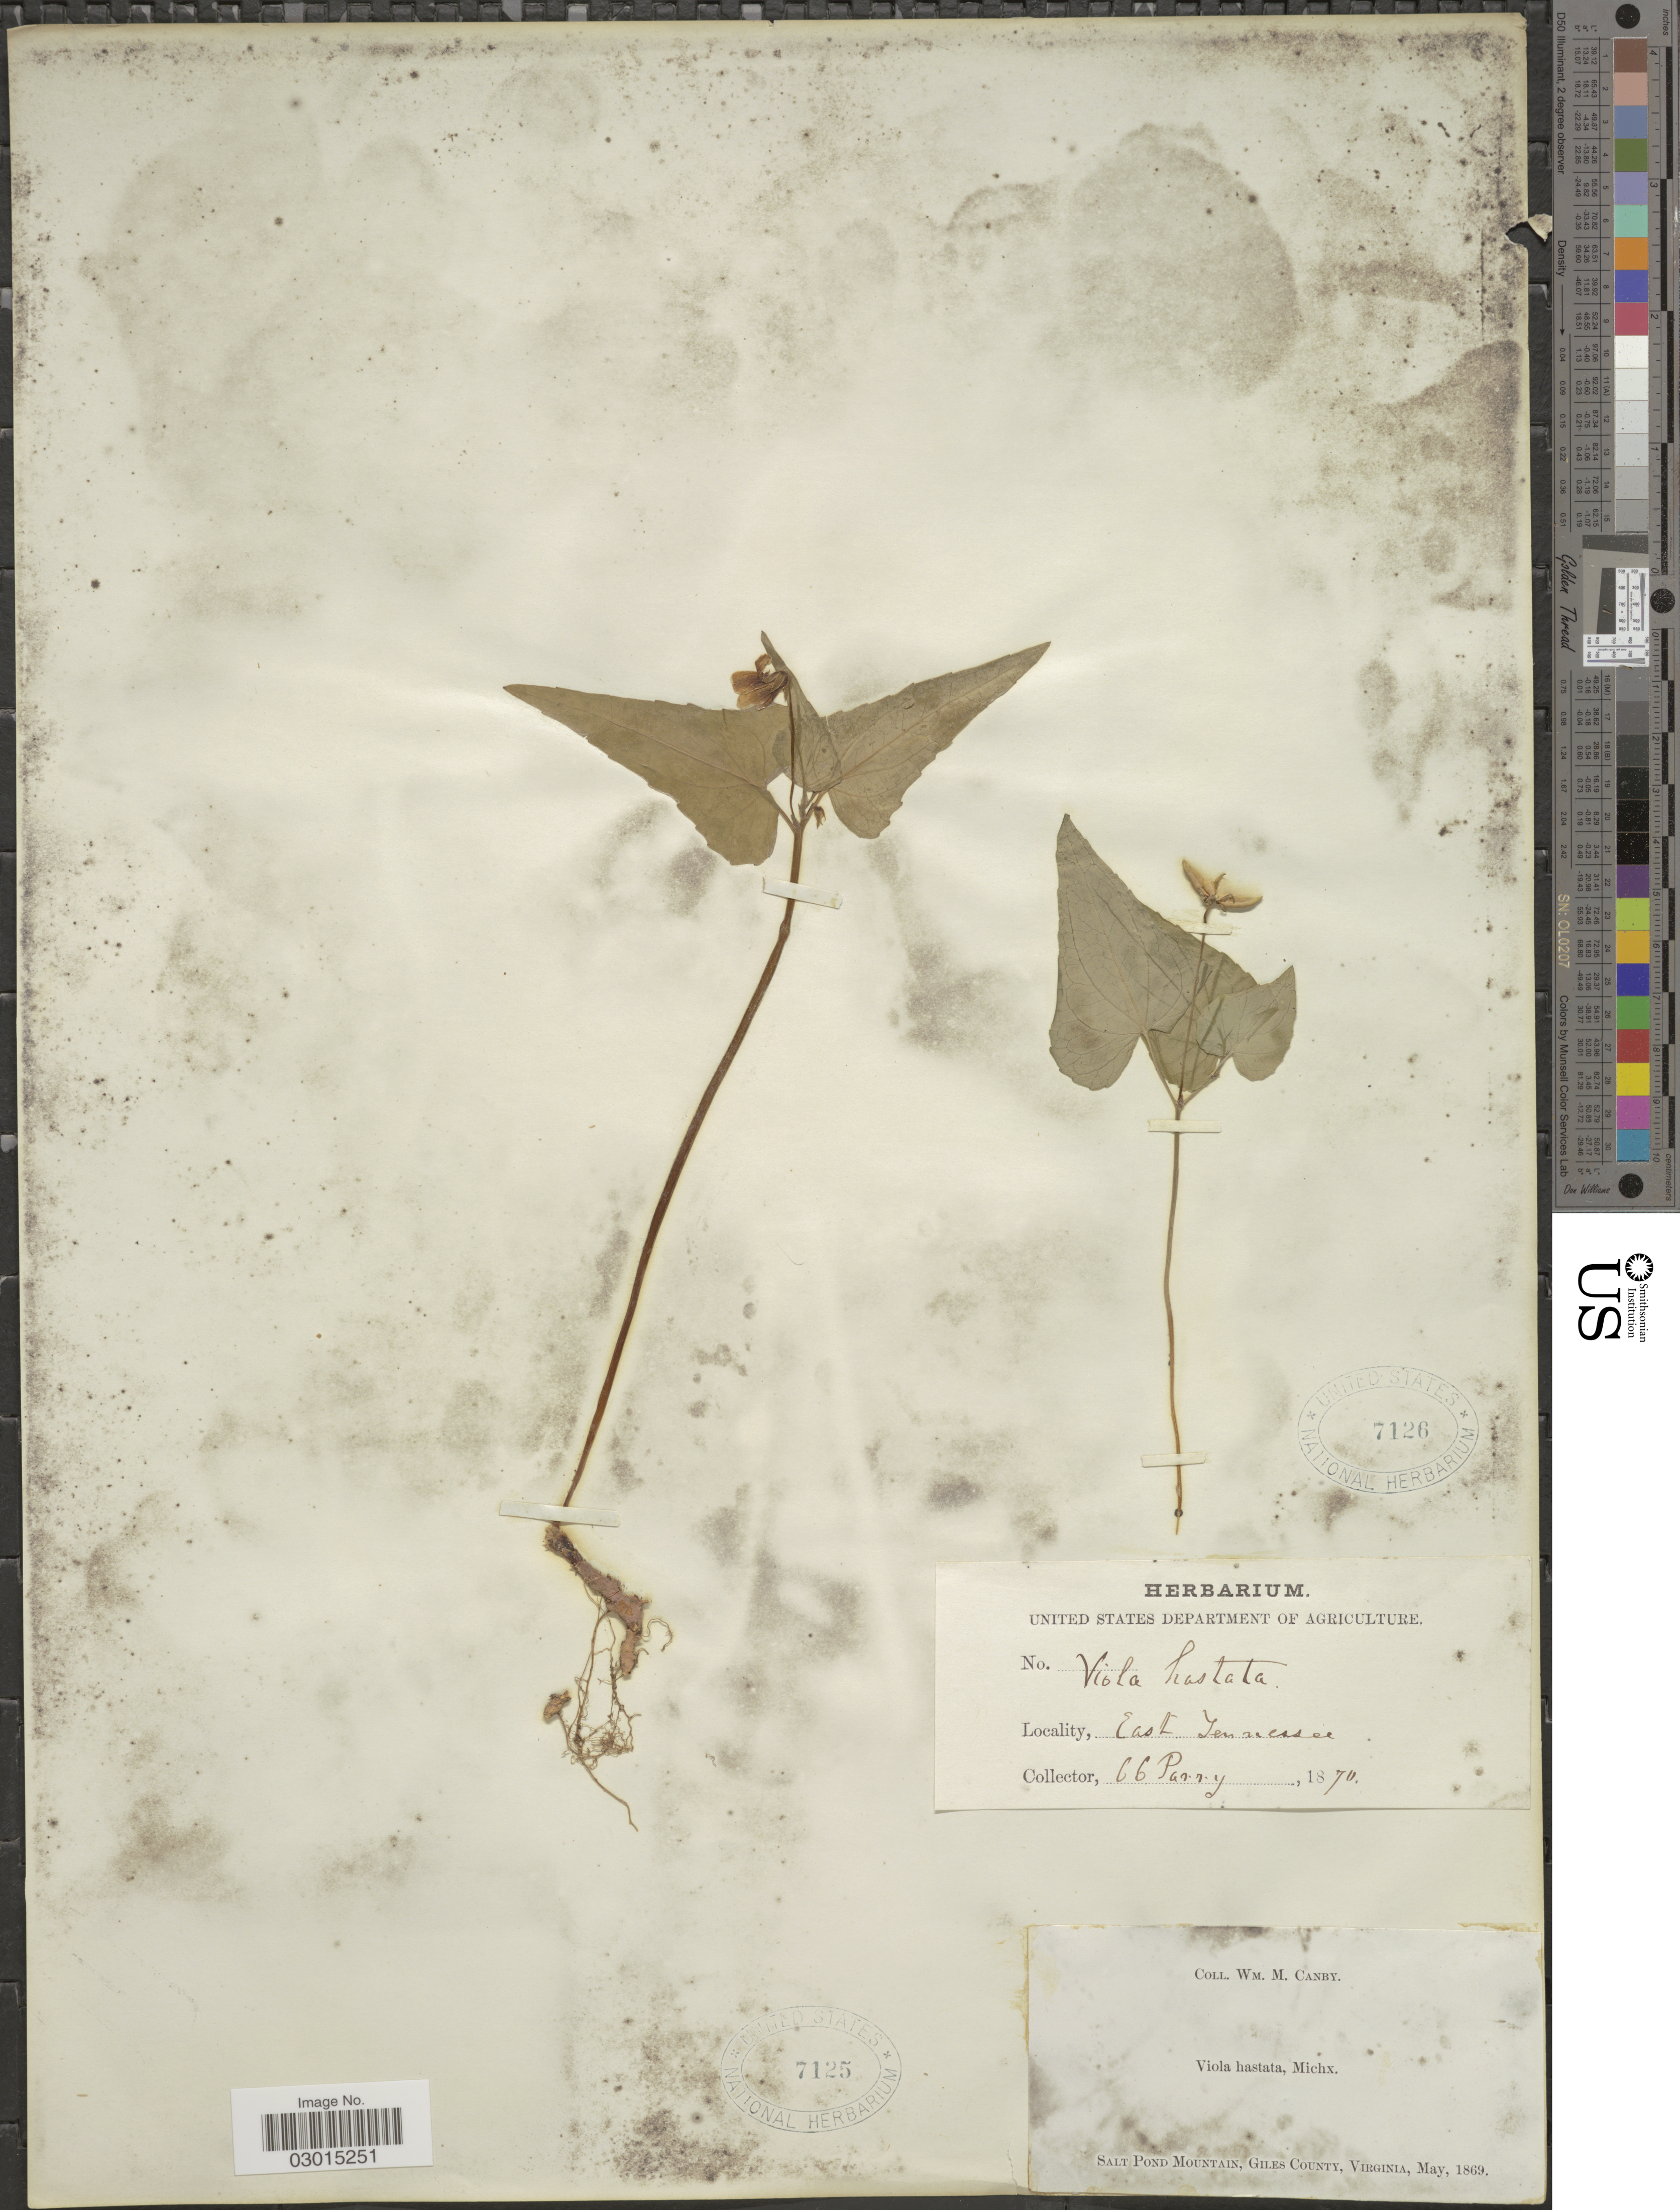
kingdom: Plantae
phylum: Tracheophyta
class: Magnoliopsida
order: Malpighiales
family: Violaceae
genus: Viola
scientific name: Viola hastata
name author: Michx.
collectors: C. C. Parry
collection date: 1870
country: United States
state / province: Tennessee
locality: East Tennessee.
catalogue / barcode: US 7125